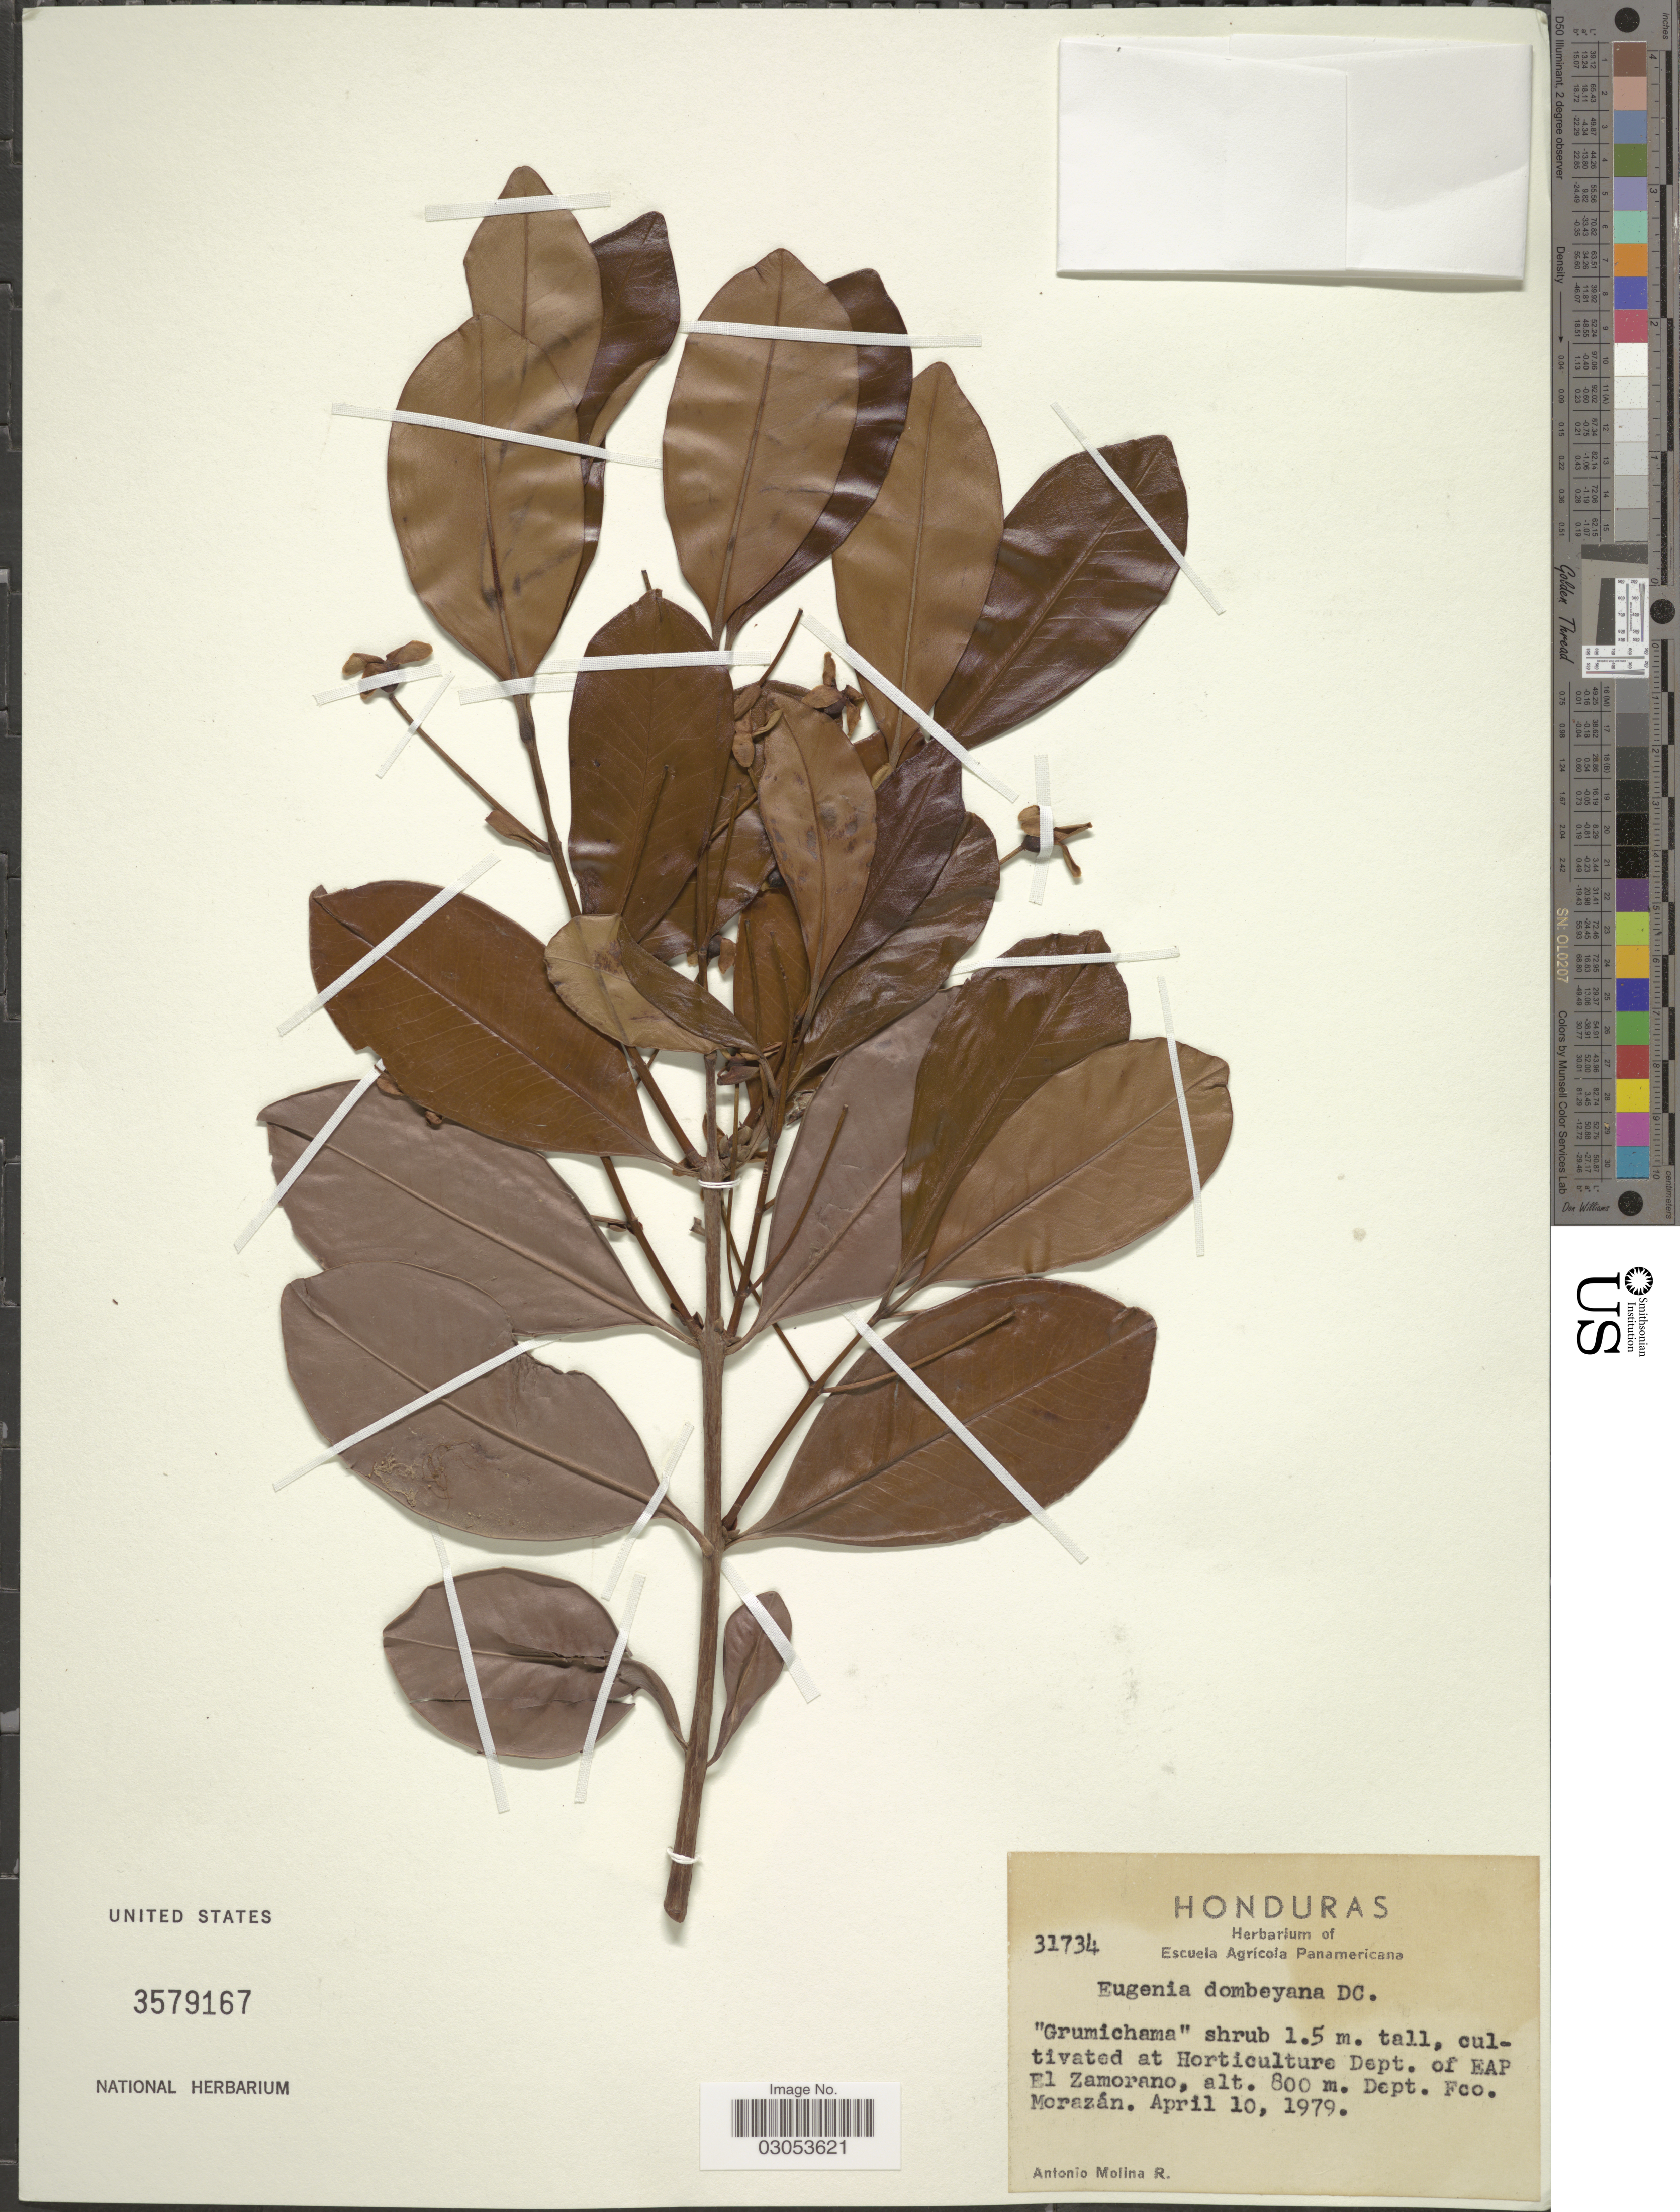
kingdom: Plantae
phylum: Tracheophyta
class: Magnoliopsida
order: Myrtales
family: Myrtaceae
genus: Eugenia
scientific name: Eugenia dombeyana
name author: DC.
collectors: A. Molina R.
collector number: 31734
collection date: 1979-04-10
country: Honduras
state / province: Fco. Morazán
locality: Cultivated at Horticulture Dept. of EAP El Zamorano, Dept. Fco. Morazán.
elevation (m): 800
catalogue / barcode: US 3579167